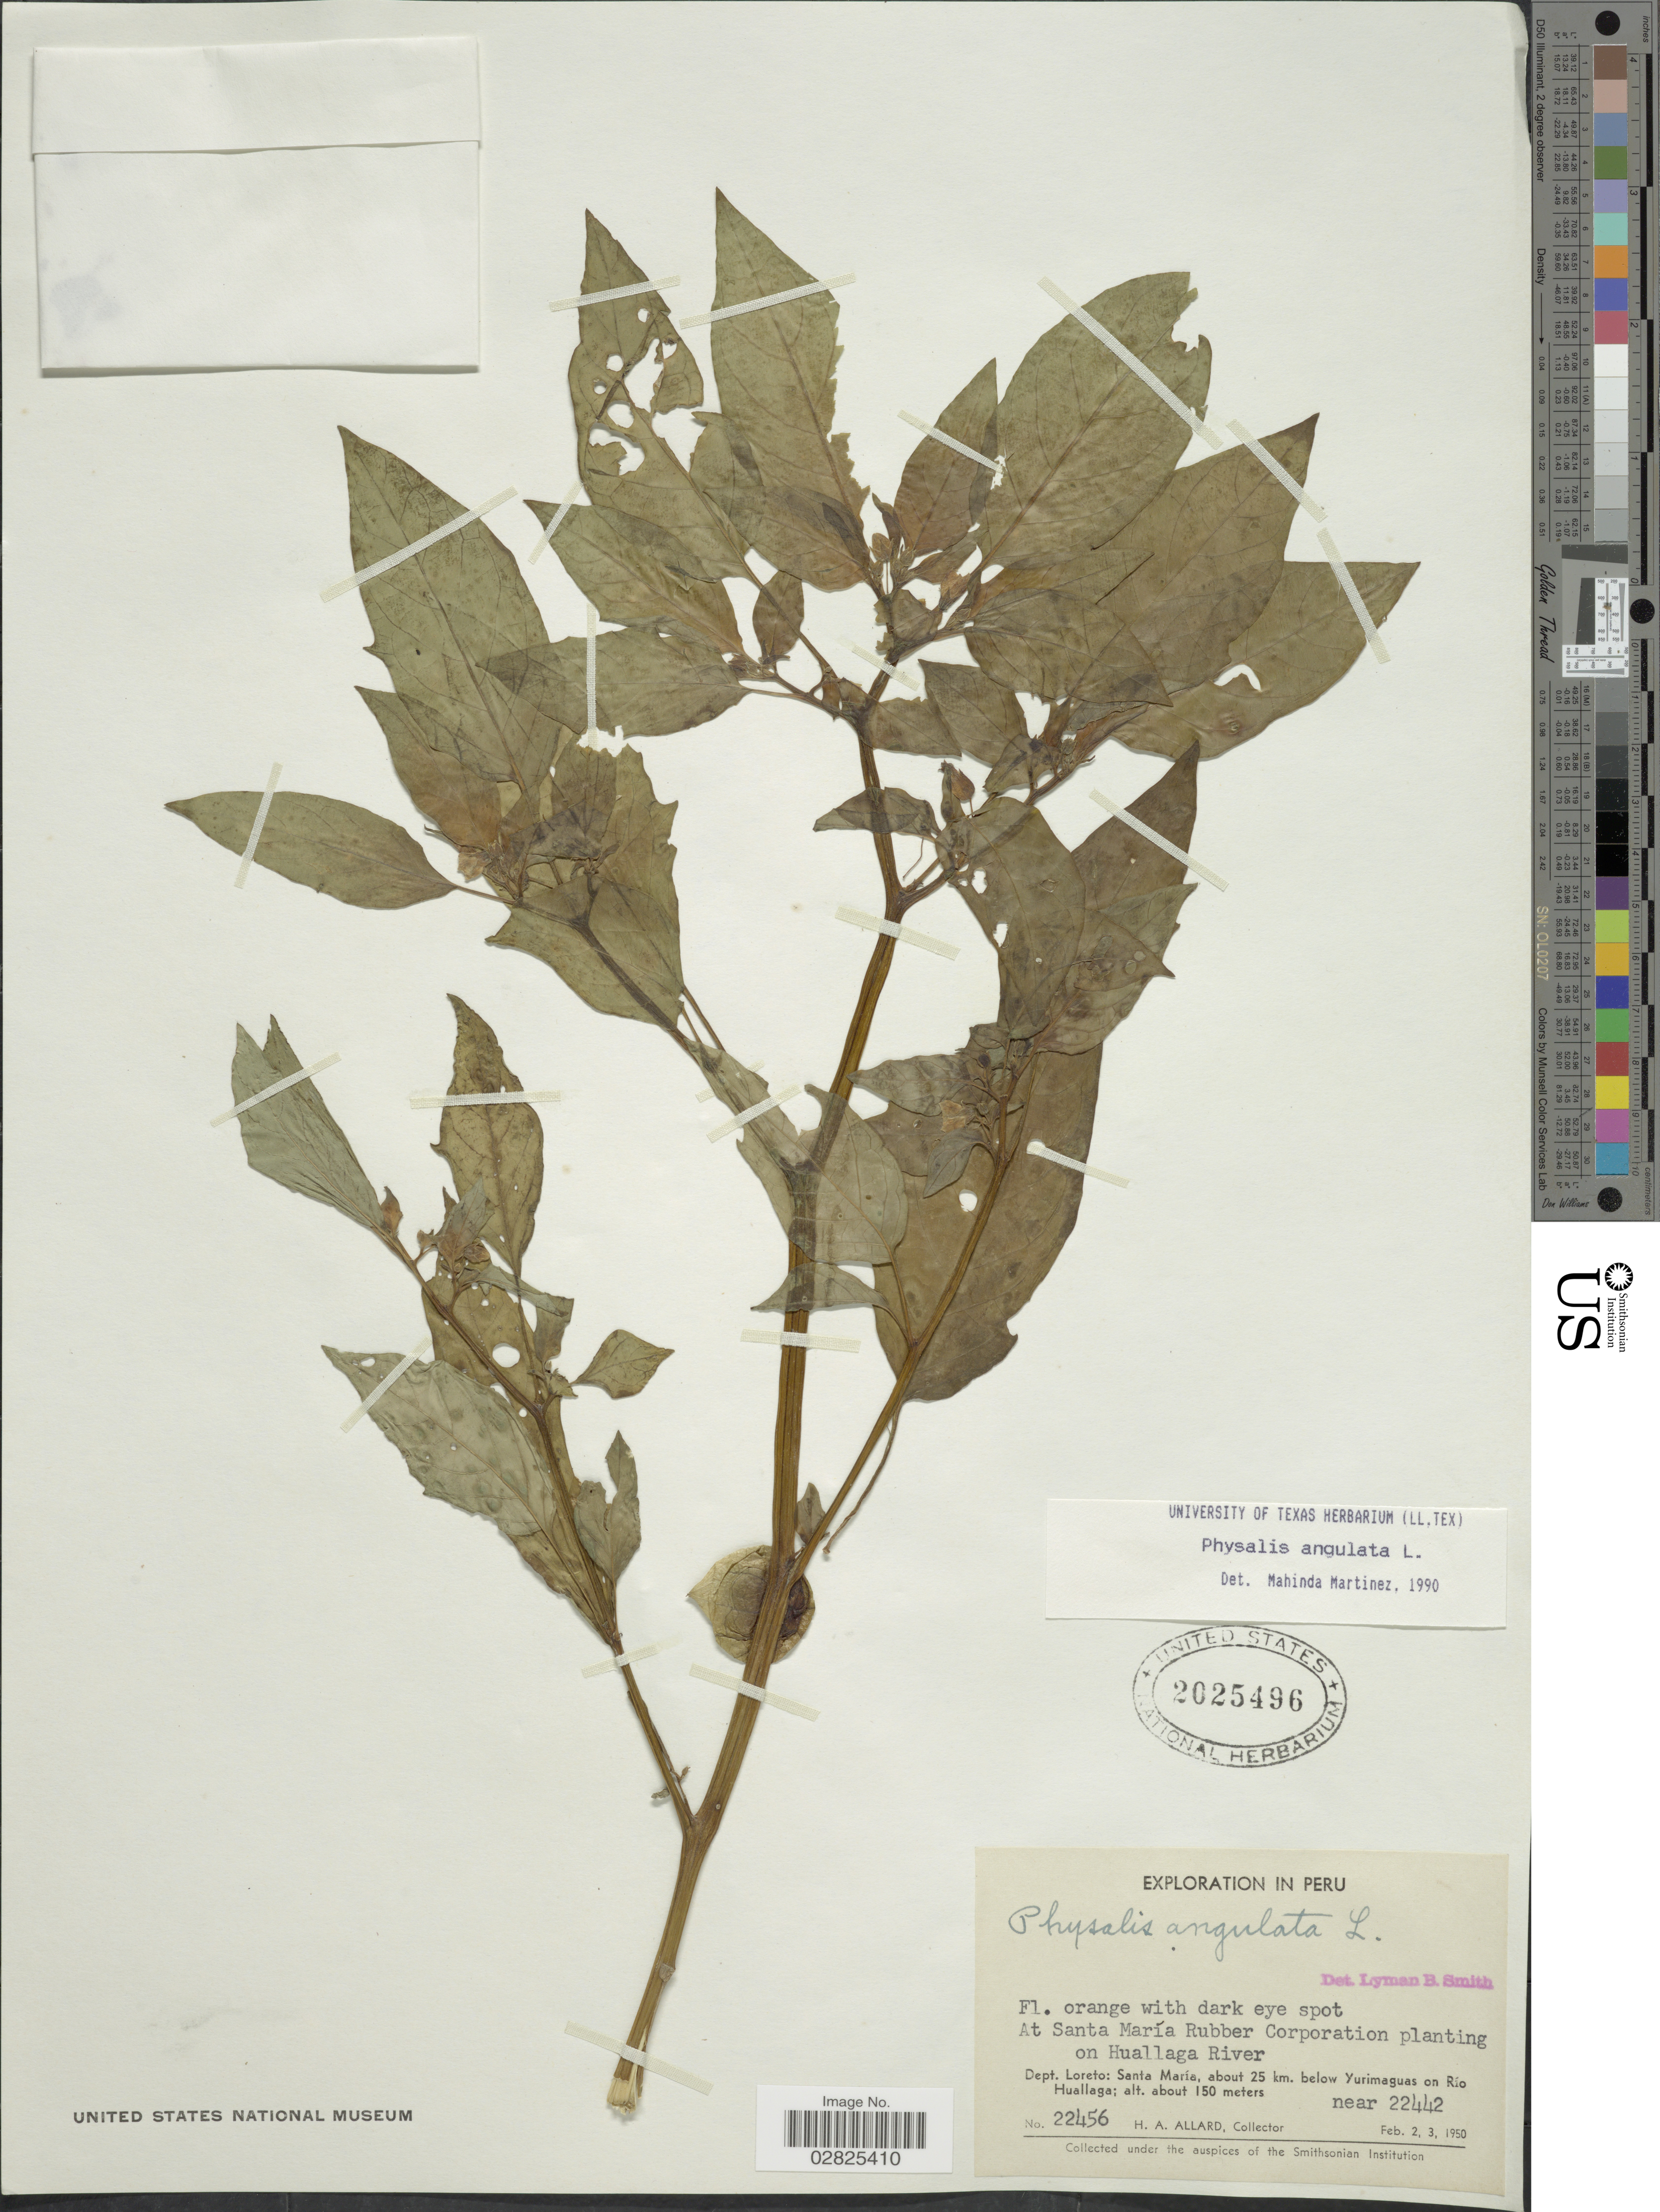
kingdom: Plantae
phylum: Tracheophyta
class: Magnoliopsida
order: Solanales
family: Solanaceae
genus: Physalis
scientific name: Physalis angulata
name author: L.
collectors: H. A. Allard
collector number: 22456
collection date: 1950-02-02/1950-02-03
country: Peru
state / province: Loreto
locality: At Santa María Rubber Corporation planting on Huallaga River, Dept. Loreto: Santa María, about 25 km. below Yurimaguas on Río Huallaga.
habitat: on river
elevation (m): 150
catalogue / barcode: US 2025496